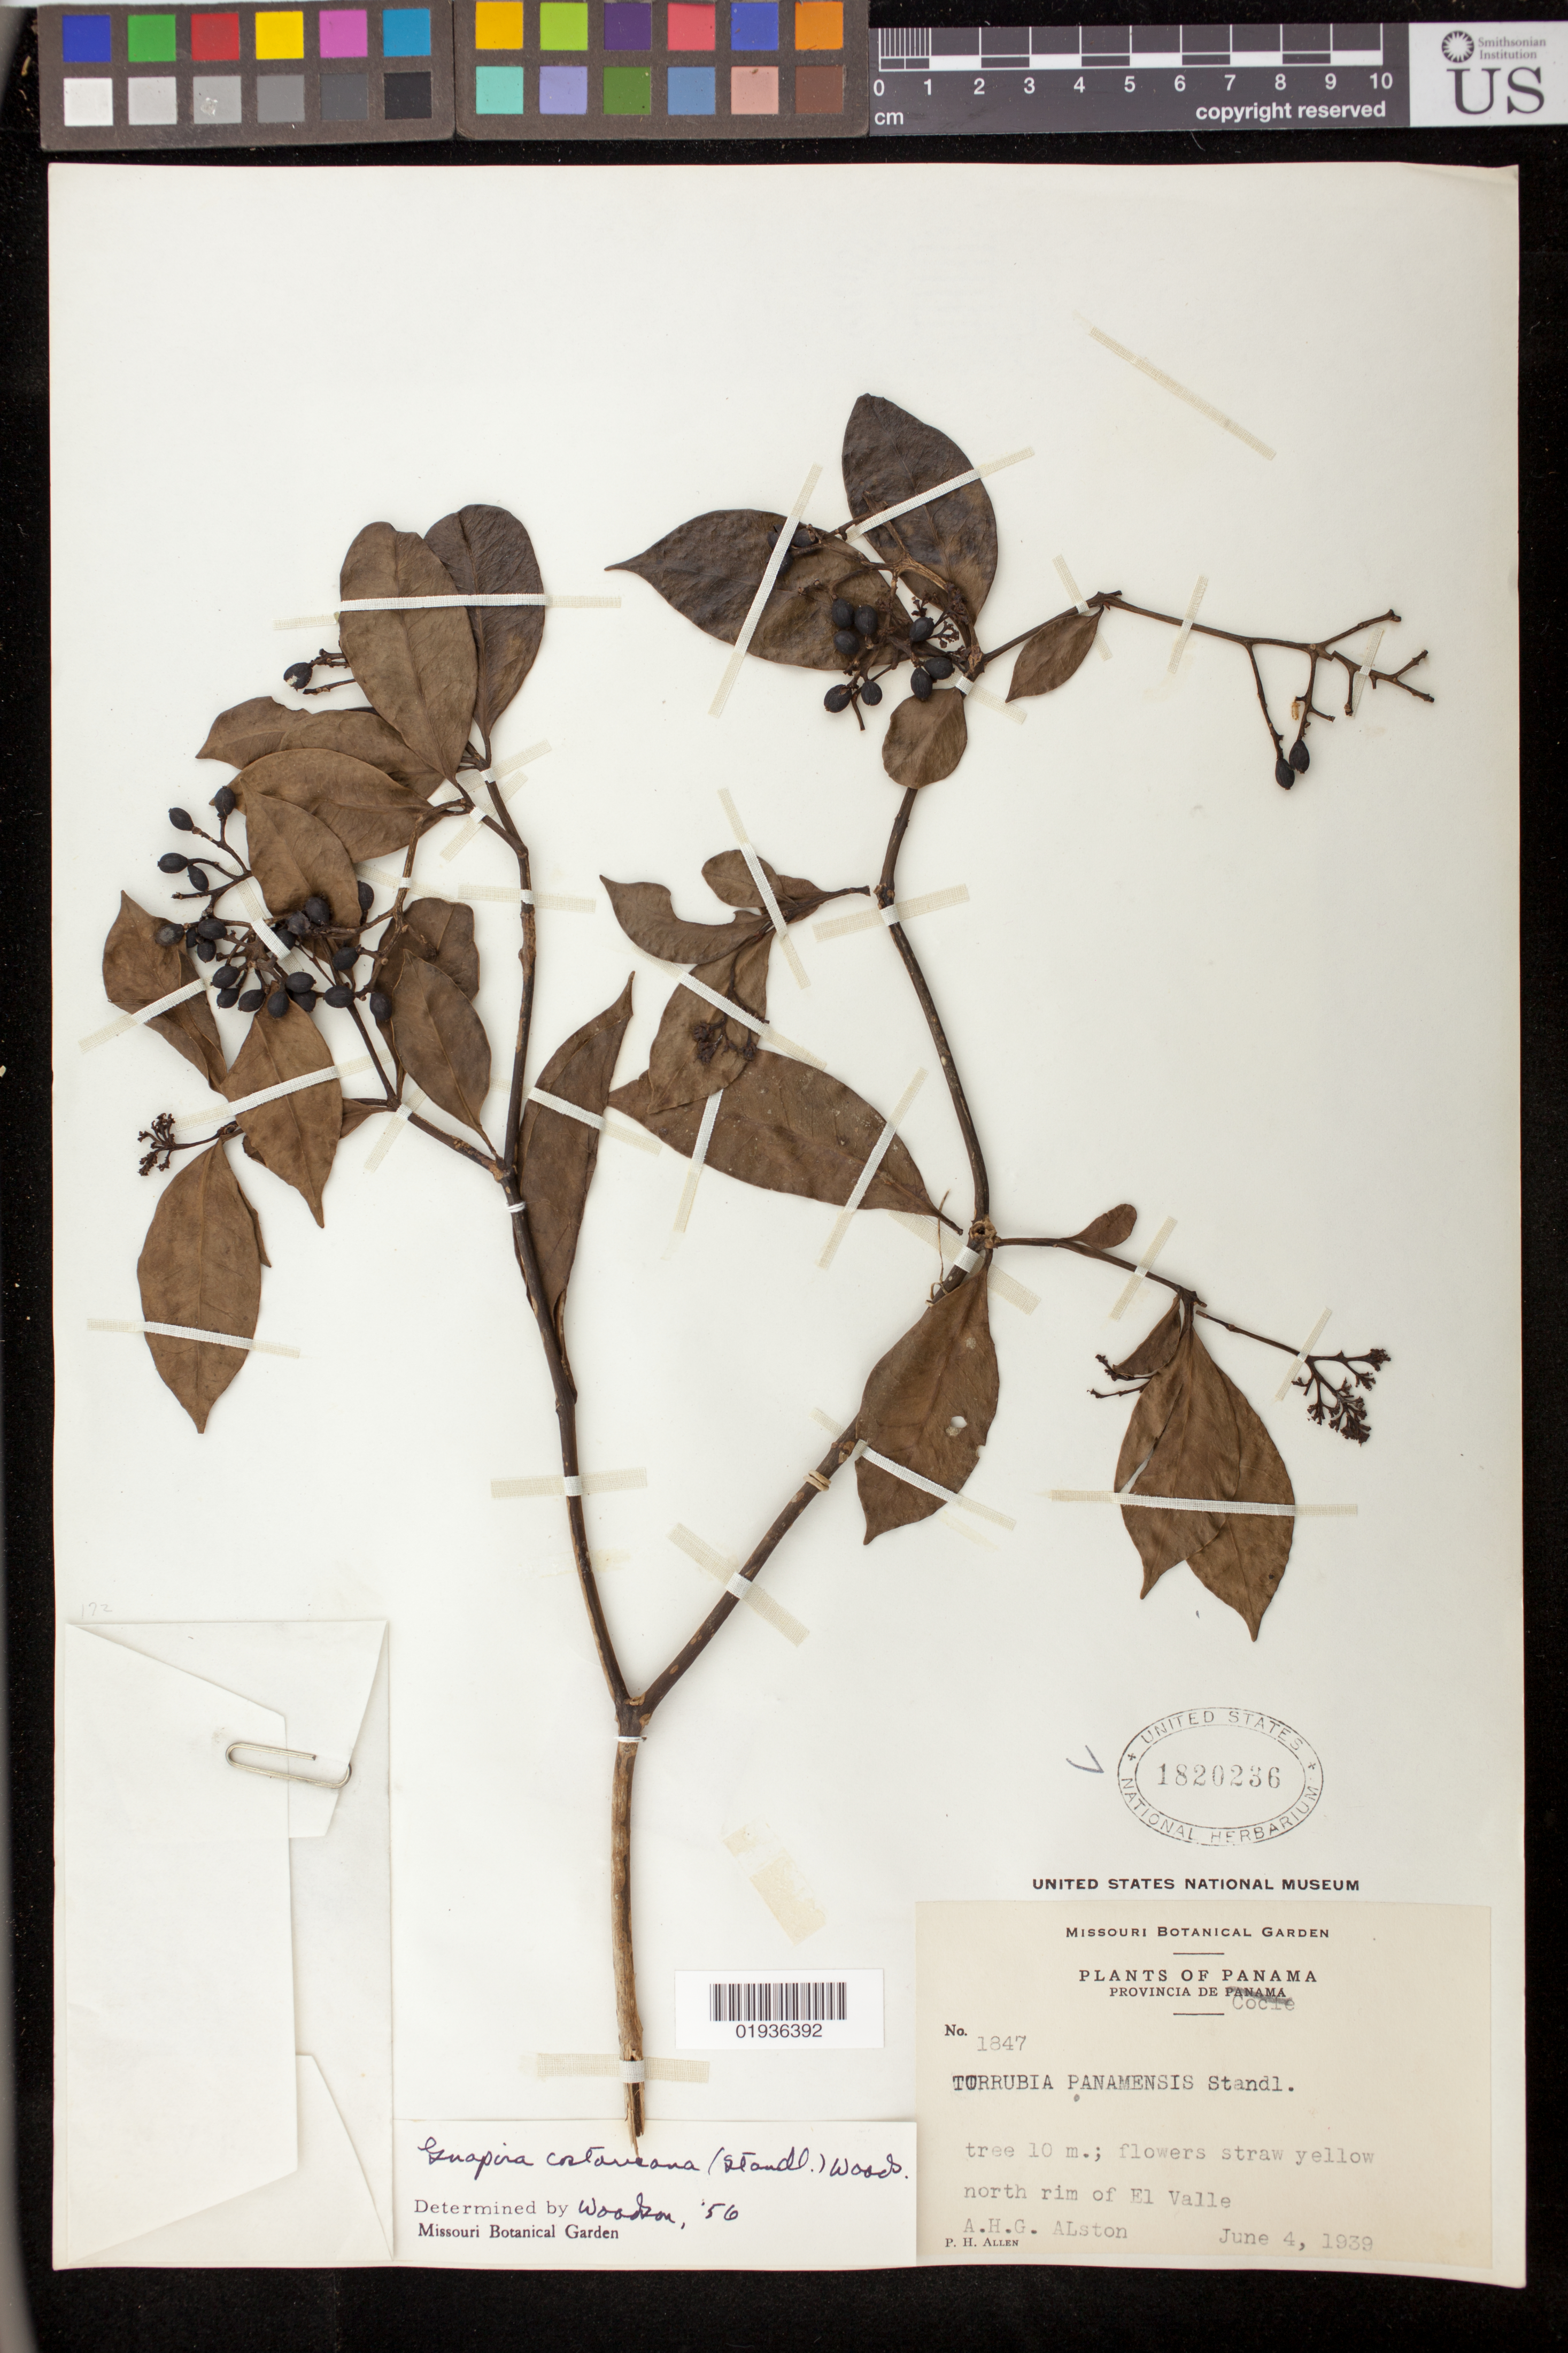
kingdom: Plantae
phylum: Tracheophyta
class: Magnoliopsida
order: Caryophyllales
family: Nyctaginaceae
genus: Guapira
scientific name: Guapira costaricana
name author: (Standl.) Woodson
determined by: Woodson, --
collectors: P. H. Allen & A. H. Alston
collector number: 1847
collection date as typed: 04 Jun 1939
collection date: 1939-06-04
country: Panama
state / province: Coclé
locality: El Valle.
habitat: North rim of El Valle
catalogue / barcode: US 1820236